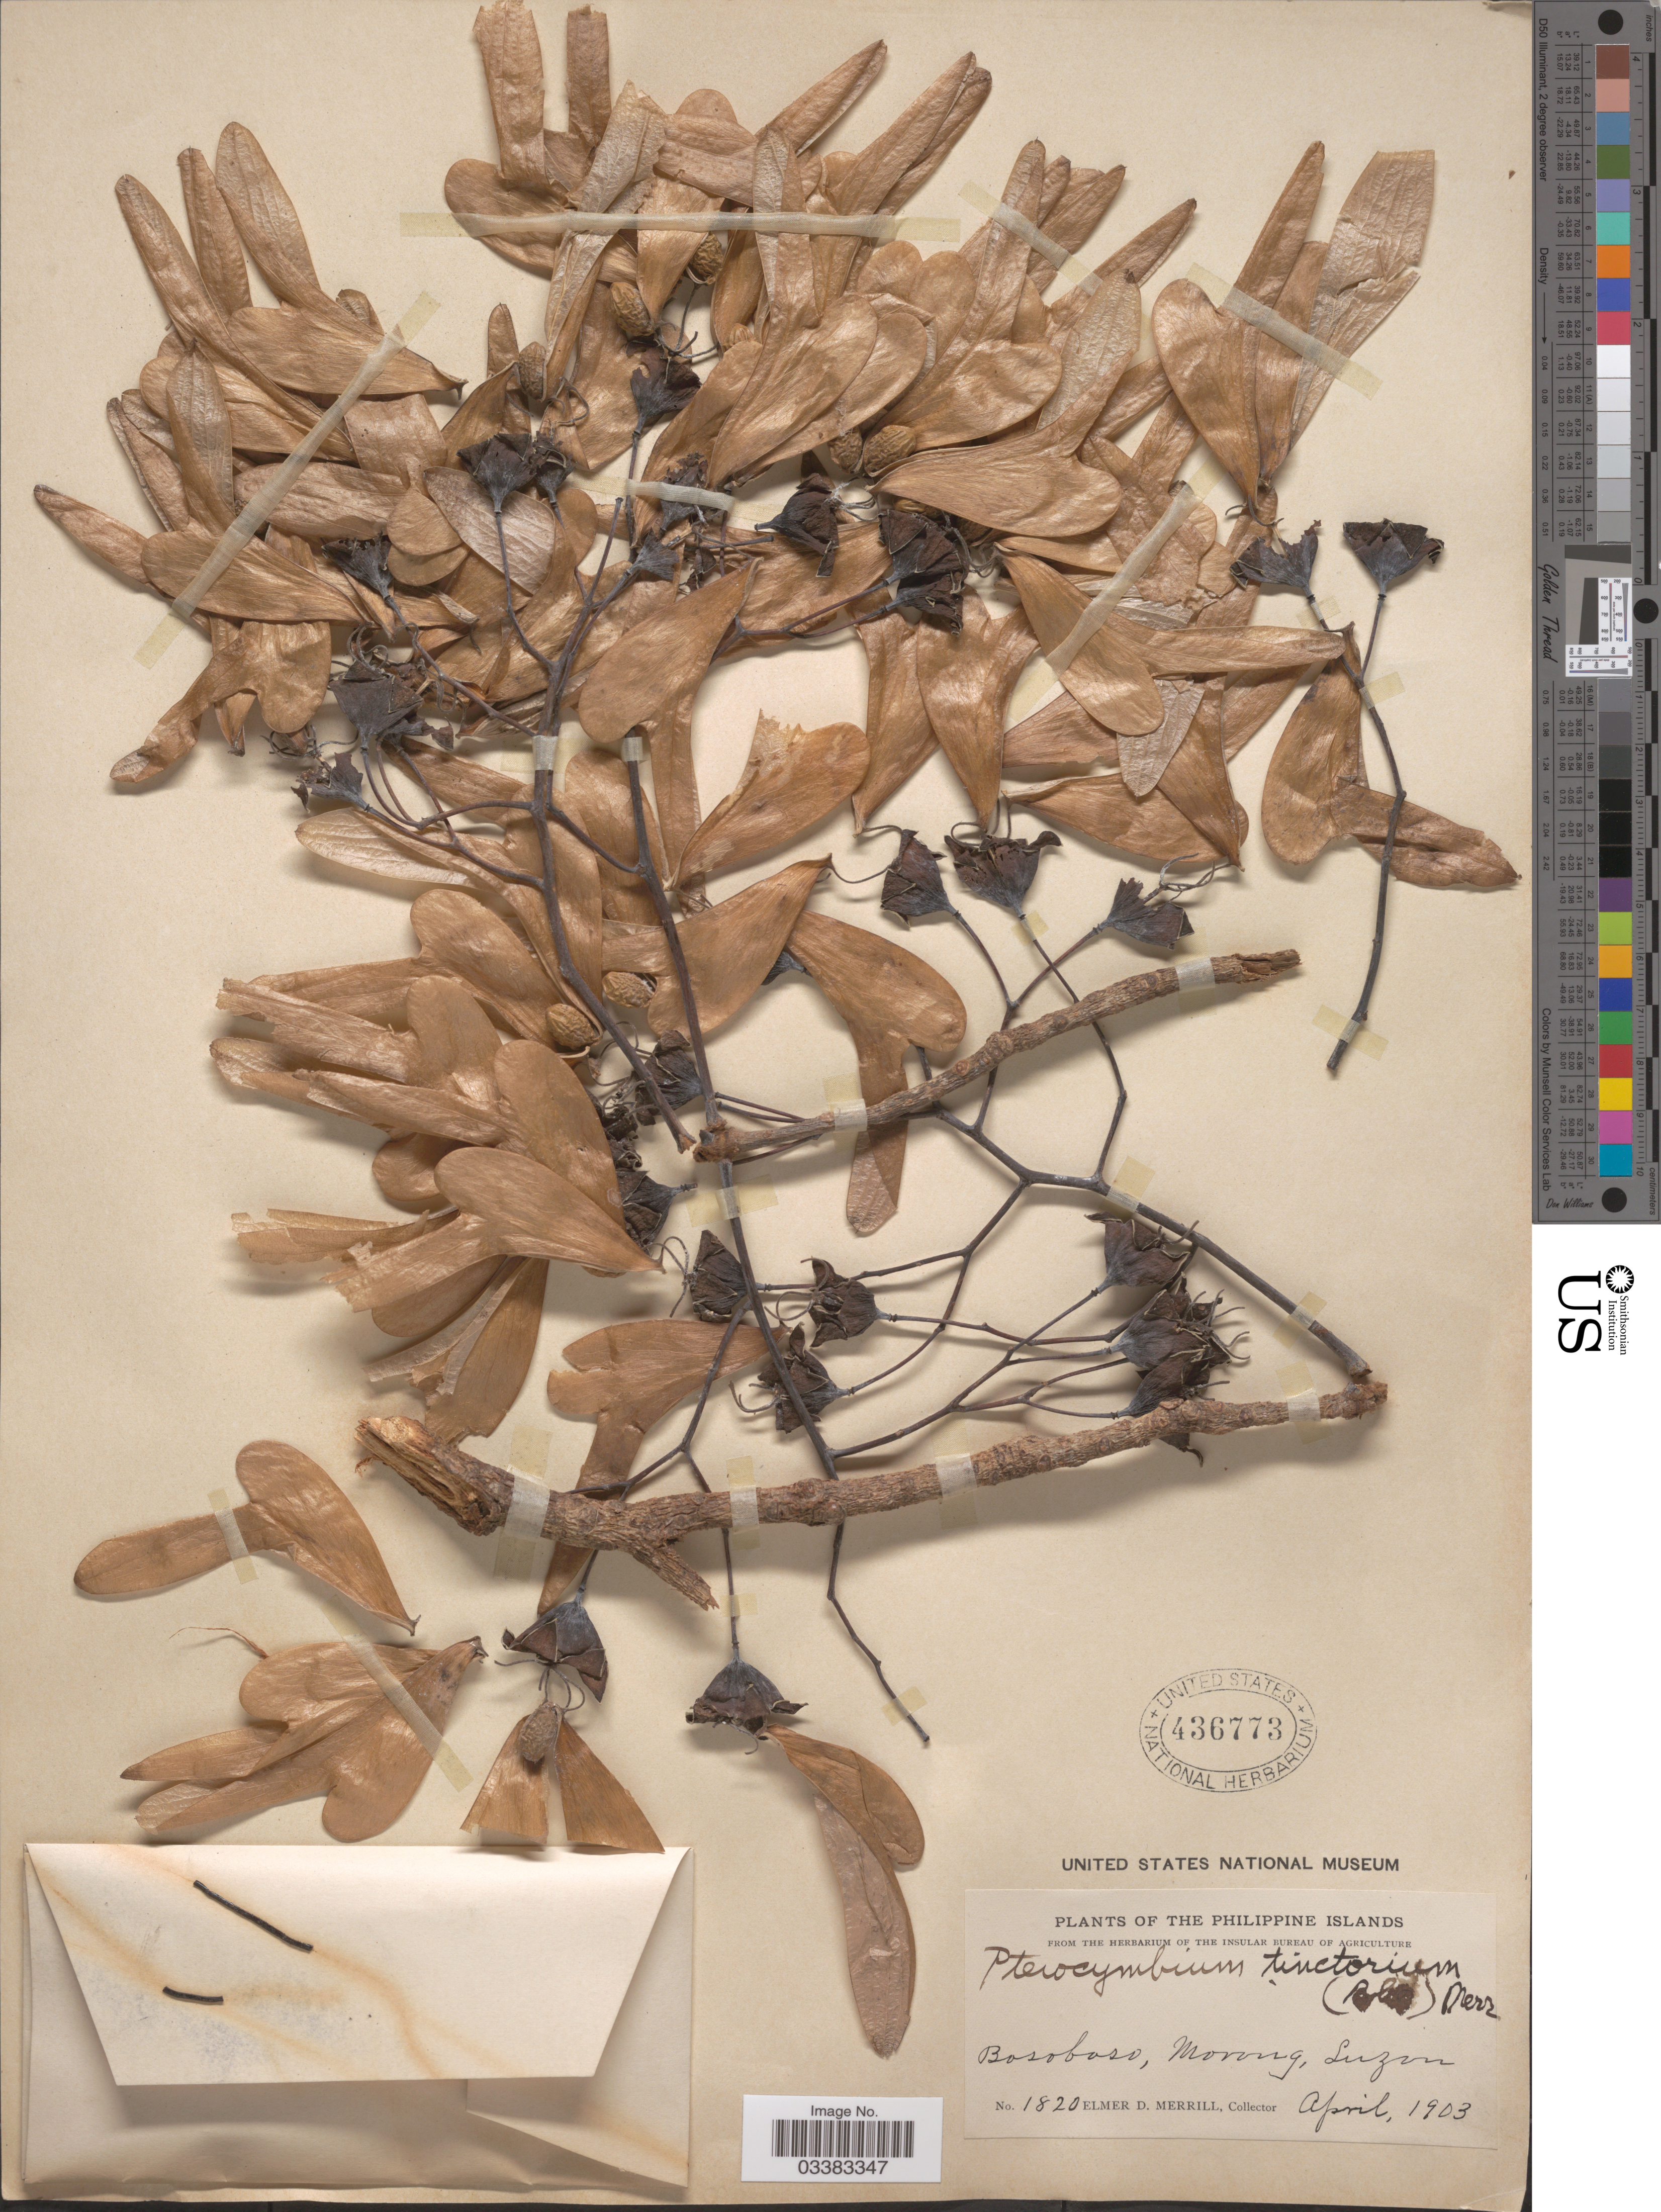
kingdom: Plantae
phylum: Tracheophyta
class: Magnoliopsida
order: Malvales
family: Malvaceae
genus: Pterocymbium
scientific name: Pterocymbium tinctorium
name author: Merr.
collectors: E. D. Merrill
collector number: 1820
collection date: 1903-04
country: Philippines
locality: The Philippine Islands. Bosoboso, Morong, Luzon.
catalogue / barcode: US 436773